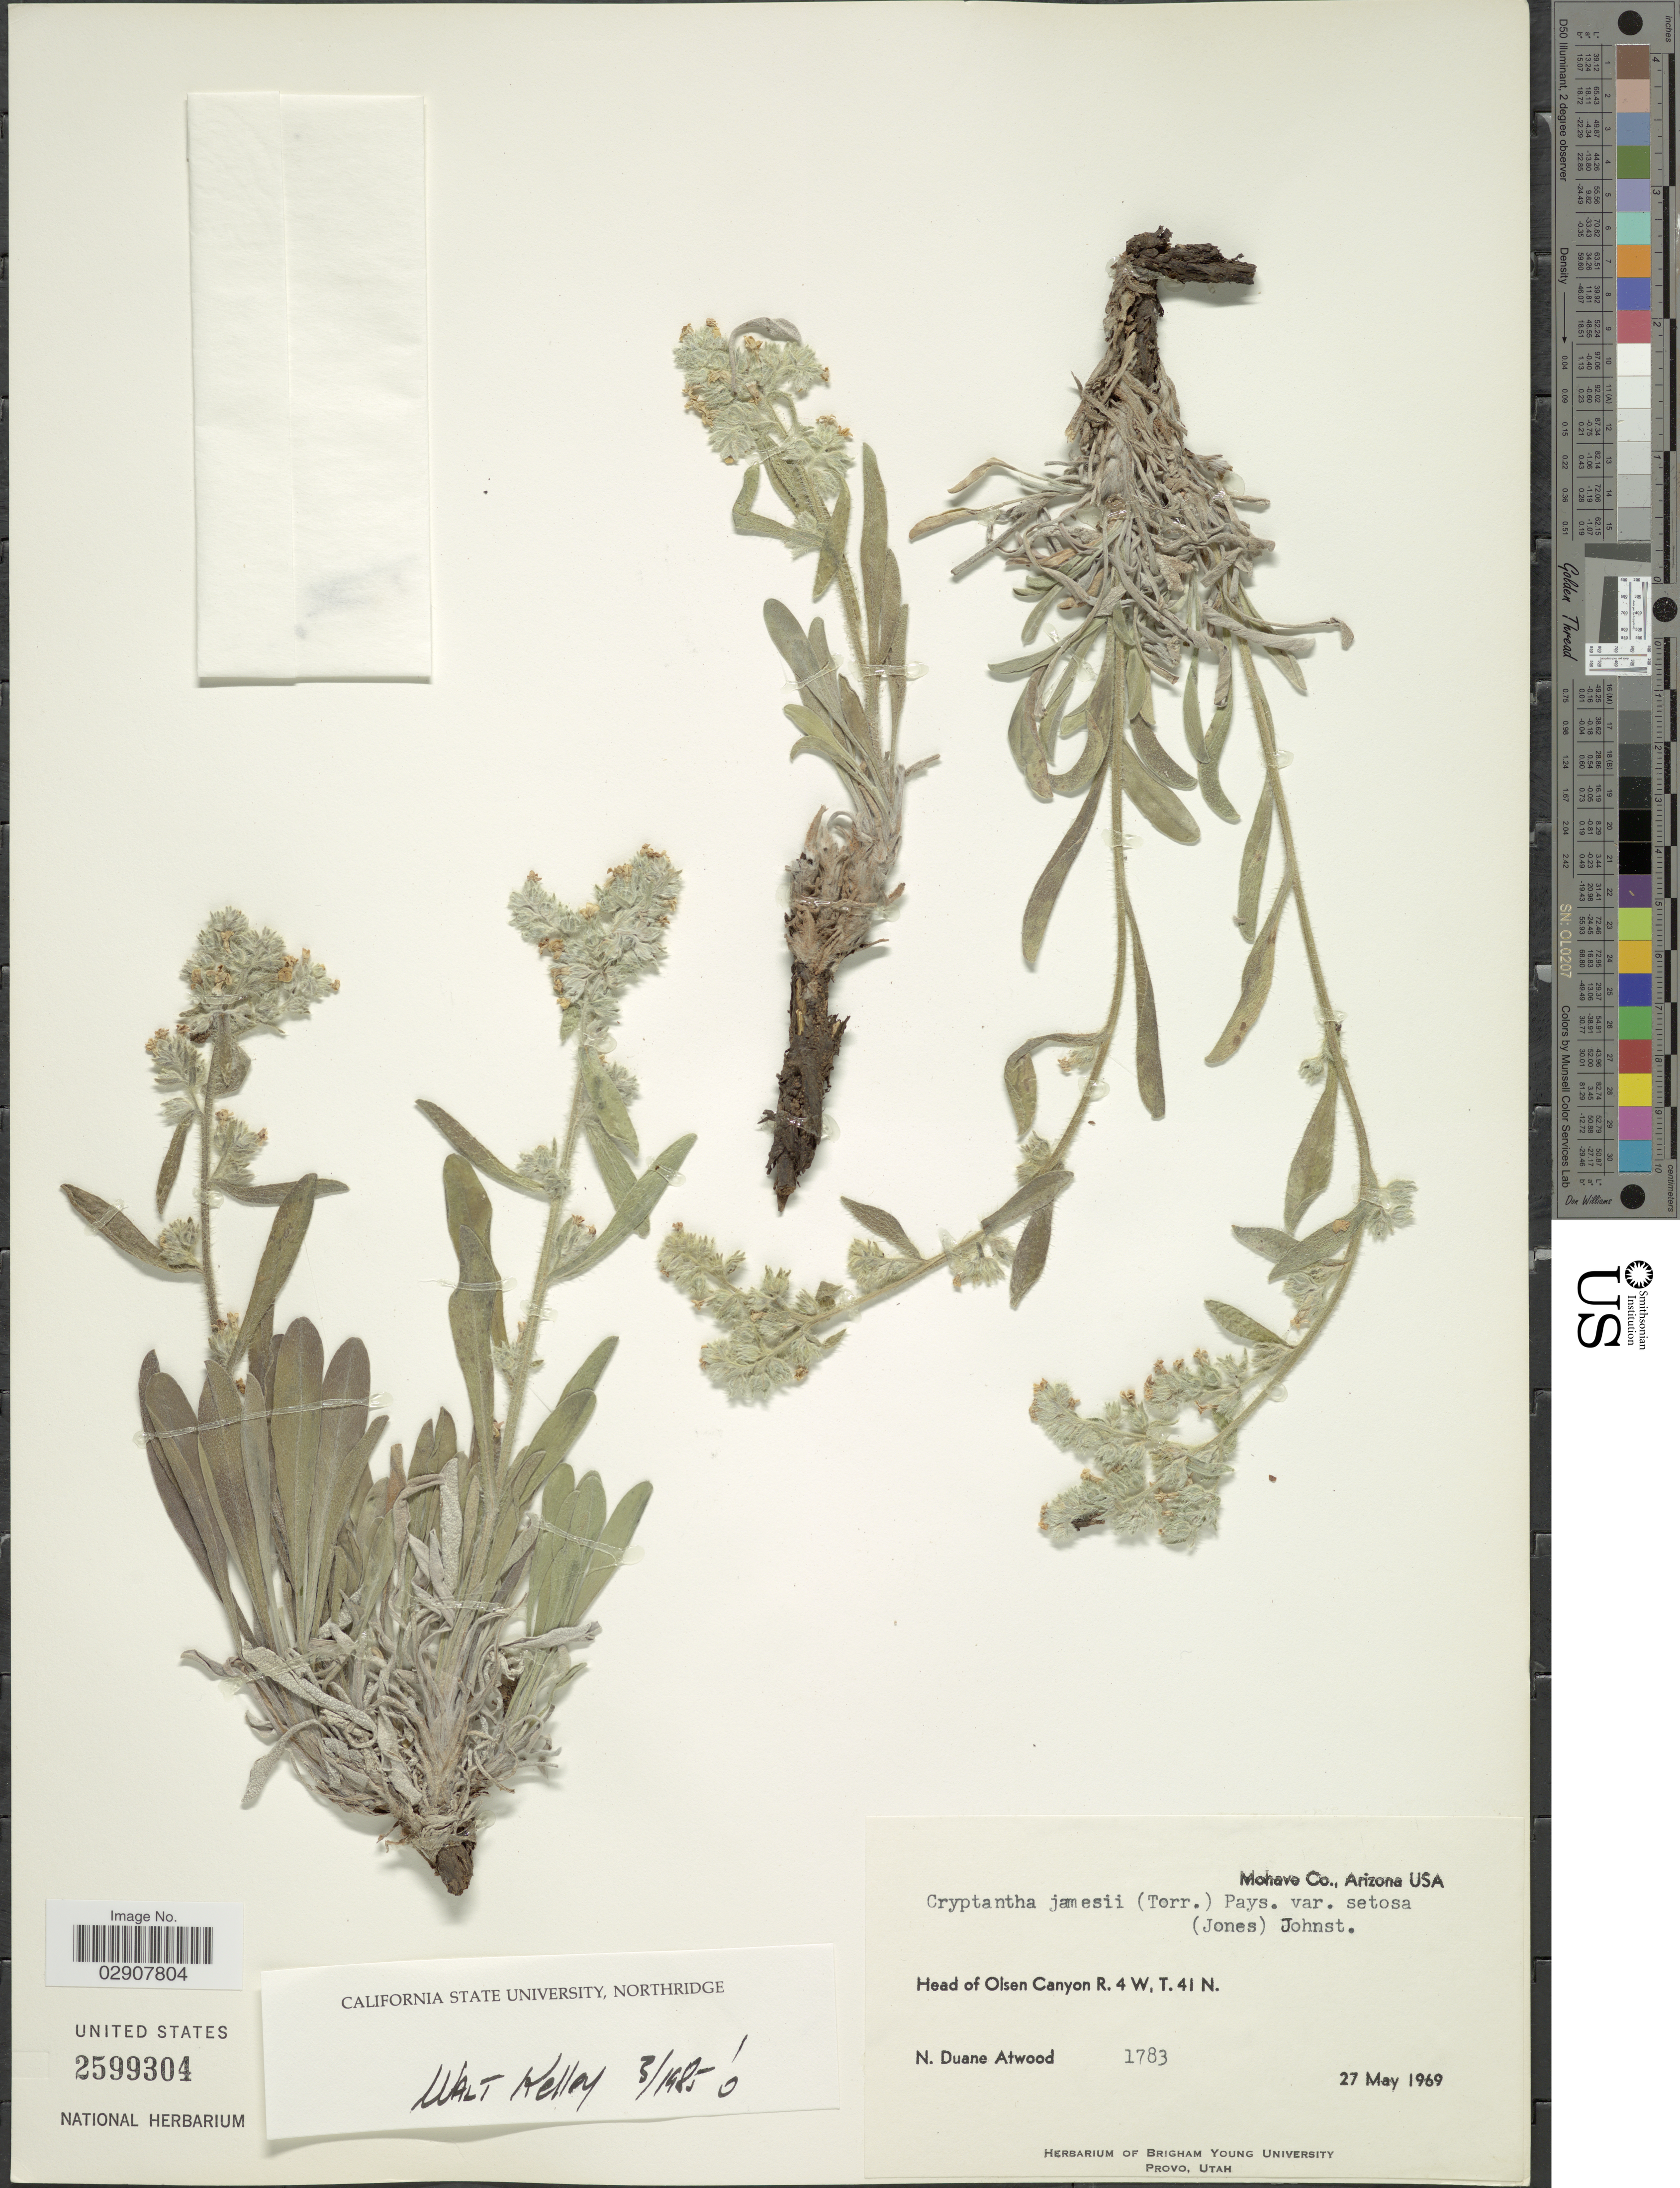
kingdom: Plantae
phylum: Tracheophyta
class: Magnoliopsida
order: Boraginales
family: Boraginaceae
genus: Cryptantha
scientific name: Cryptantha jamesii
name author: (Torr.) Payson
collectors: N. Atwood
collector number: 1783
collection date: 1969-05-27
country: United States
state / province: Arizona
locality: Head of Olsen Canyon R. 4 W, T. 41 N. Mohave Co., Arizona USA.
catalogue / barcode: US 2599304